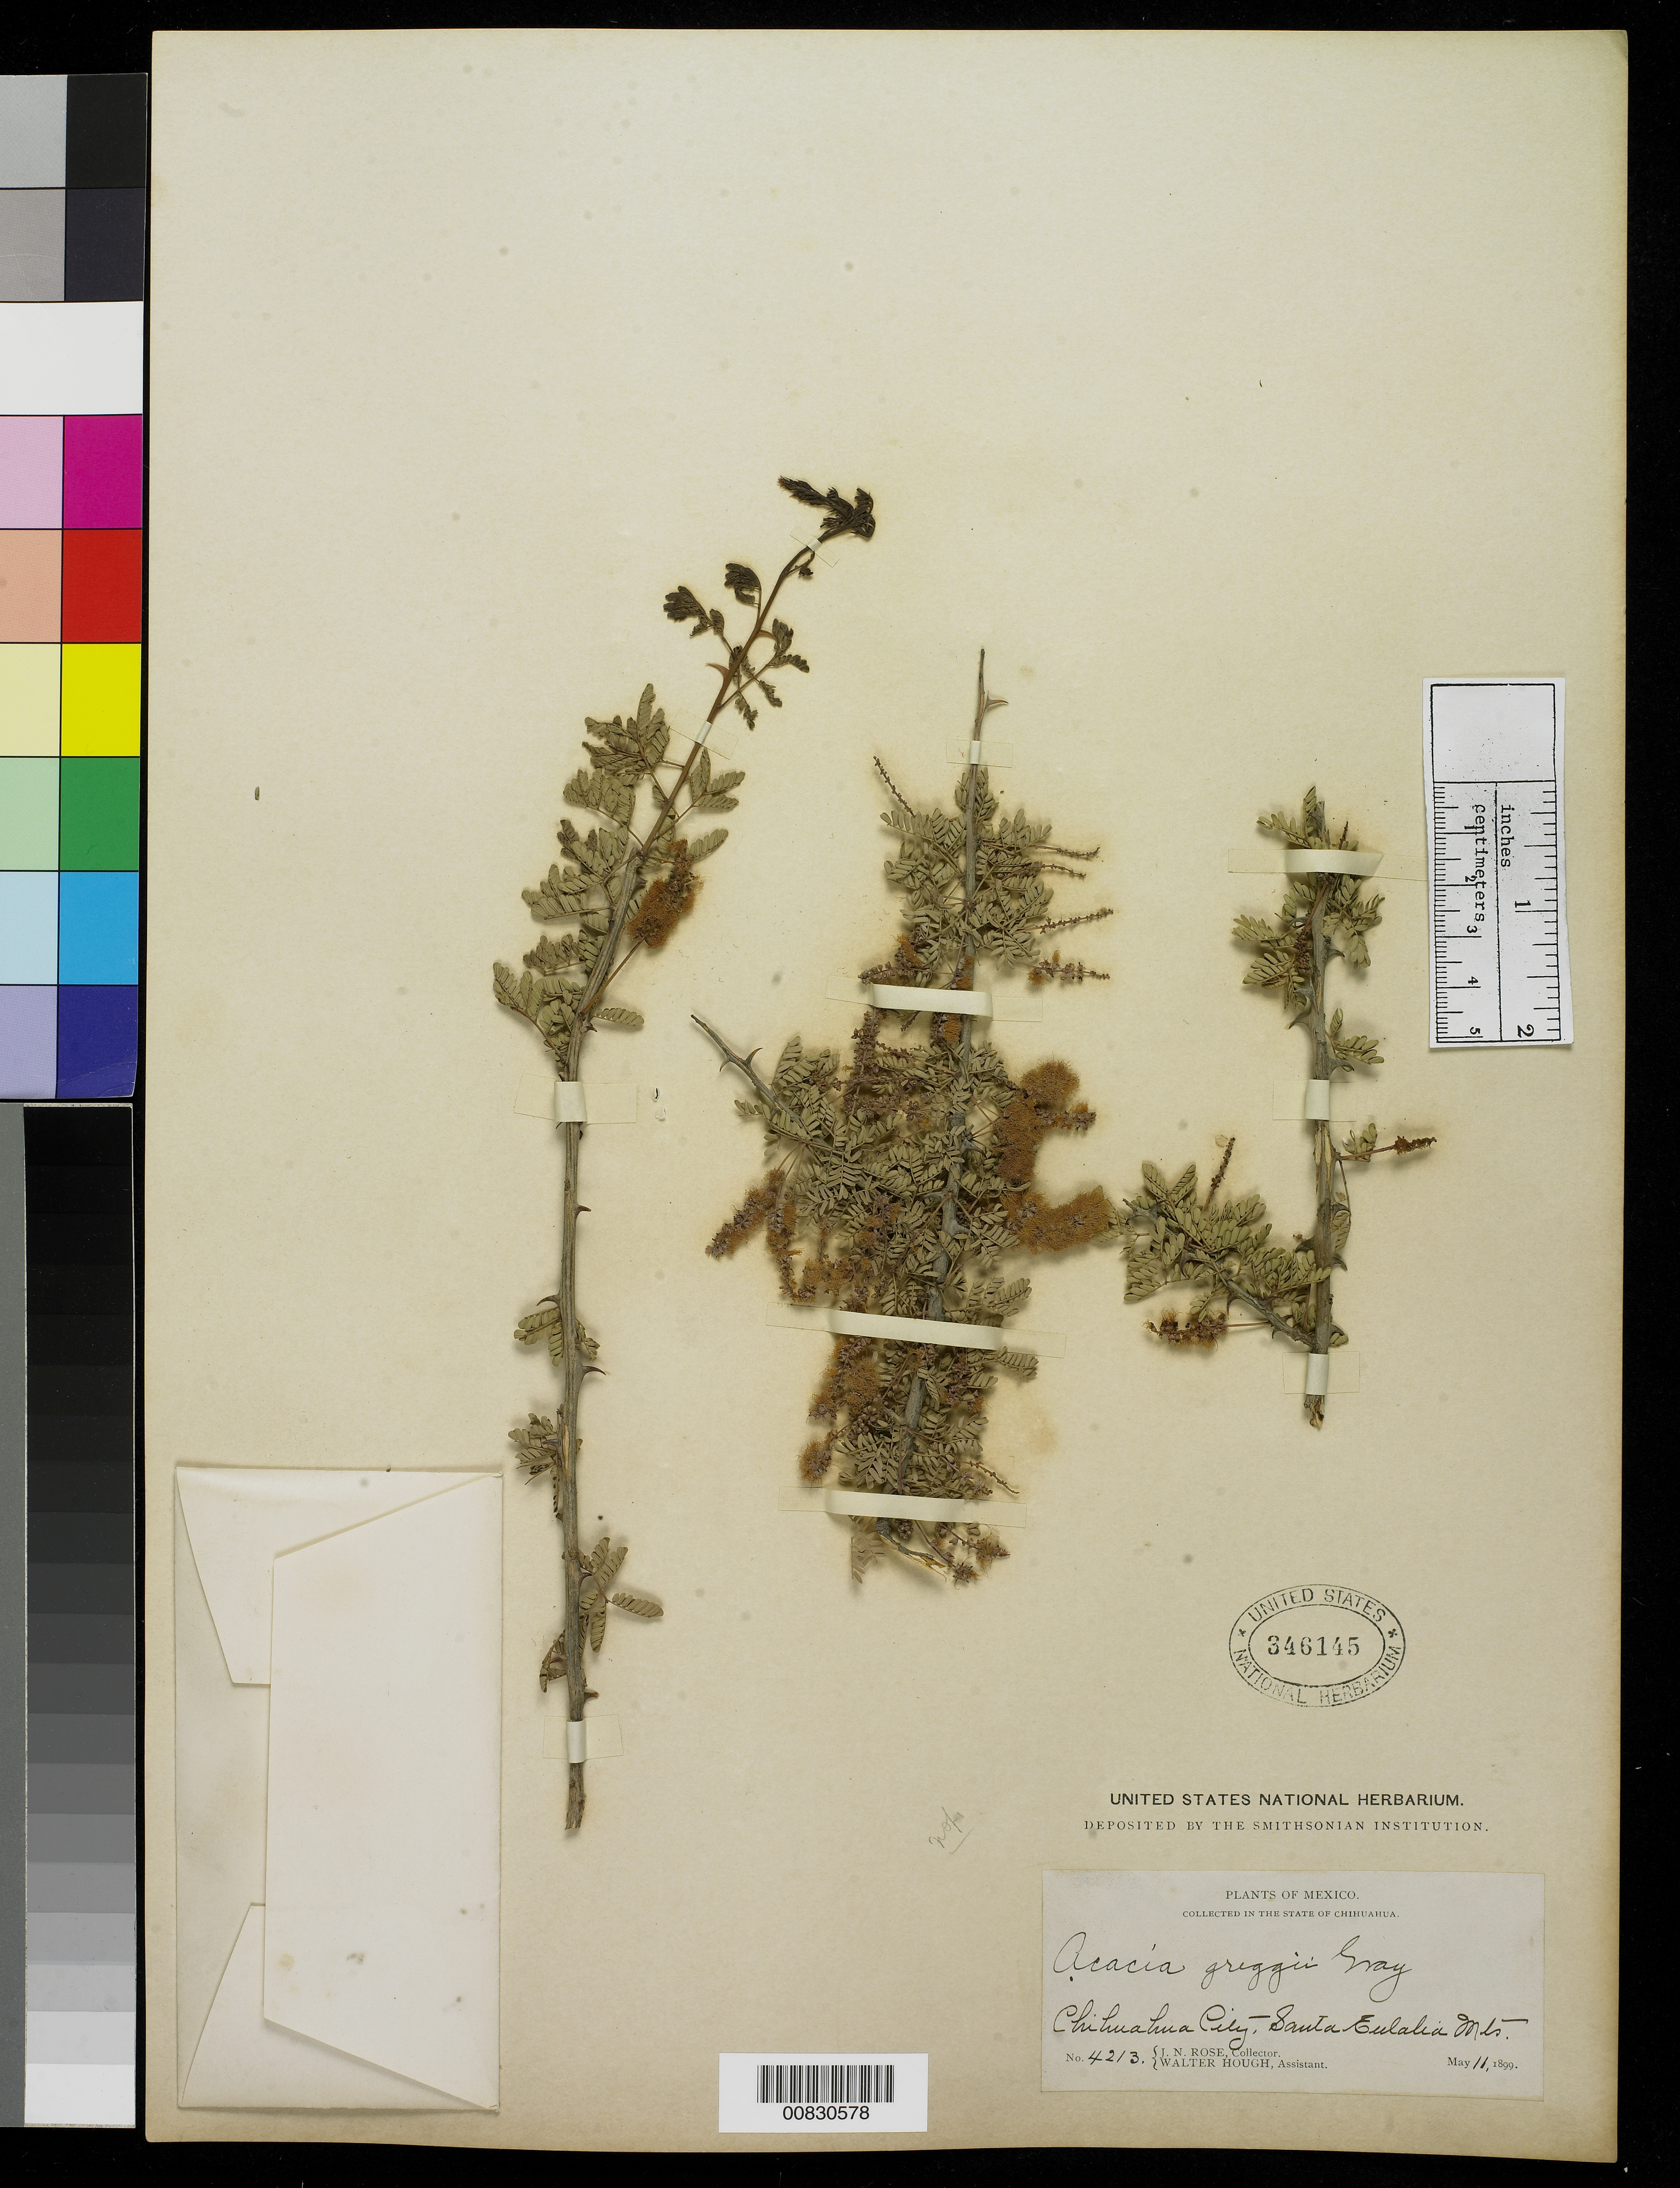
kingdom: Plantae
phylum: Tracheophyta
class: Magnoliopsida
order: Fabales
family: Fabaceae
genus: Senegalia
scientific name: Senegalia greggii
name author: (A. Gray) Britton & Rose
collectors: J. N. Rose & W. Hough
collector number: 4213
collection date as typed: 11 May 1899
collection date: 1899-05-11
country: Mexico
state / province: Chihuahua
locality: Chihuahua City - Santa Eulalia Mts.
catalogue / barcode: US 346145